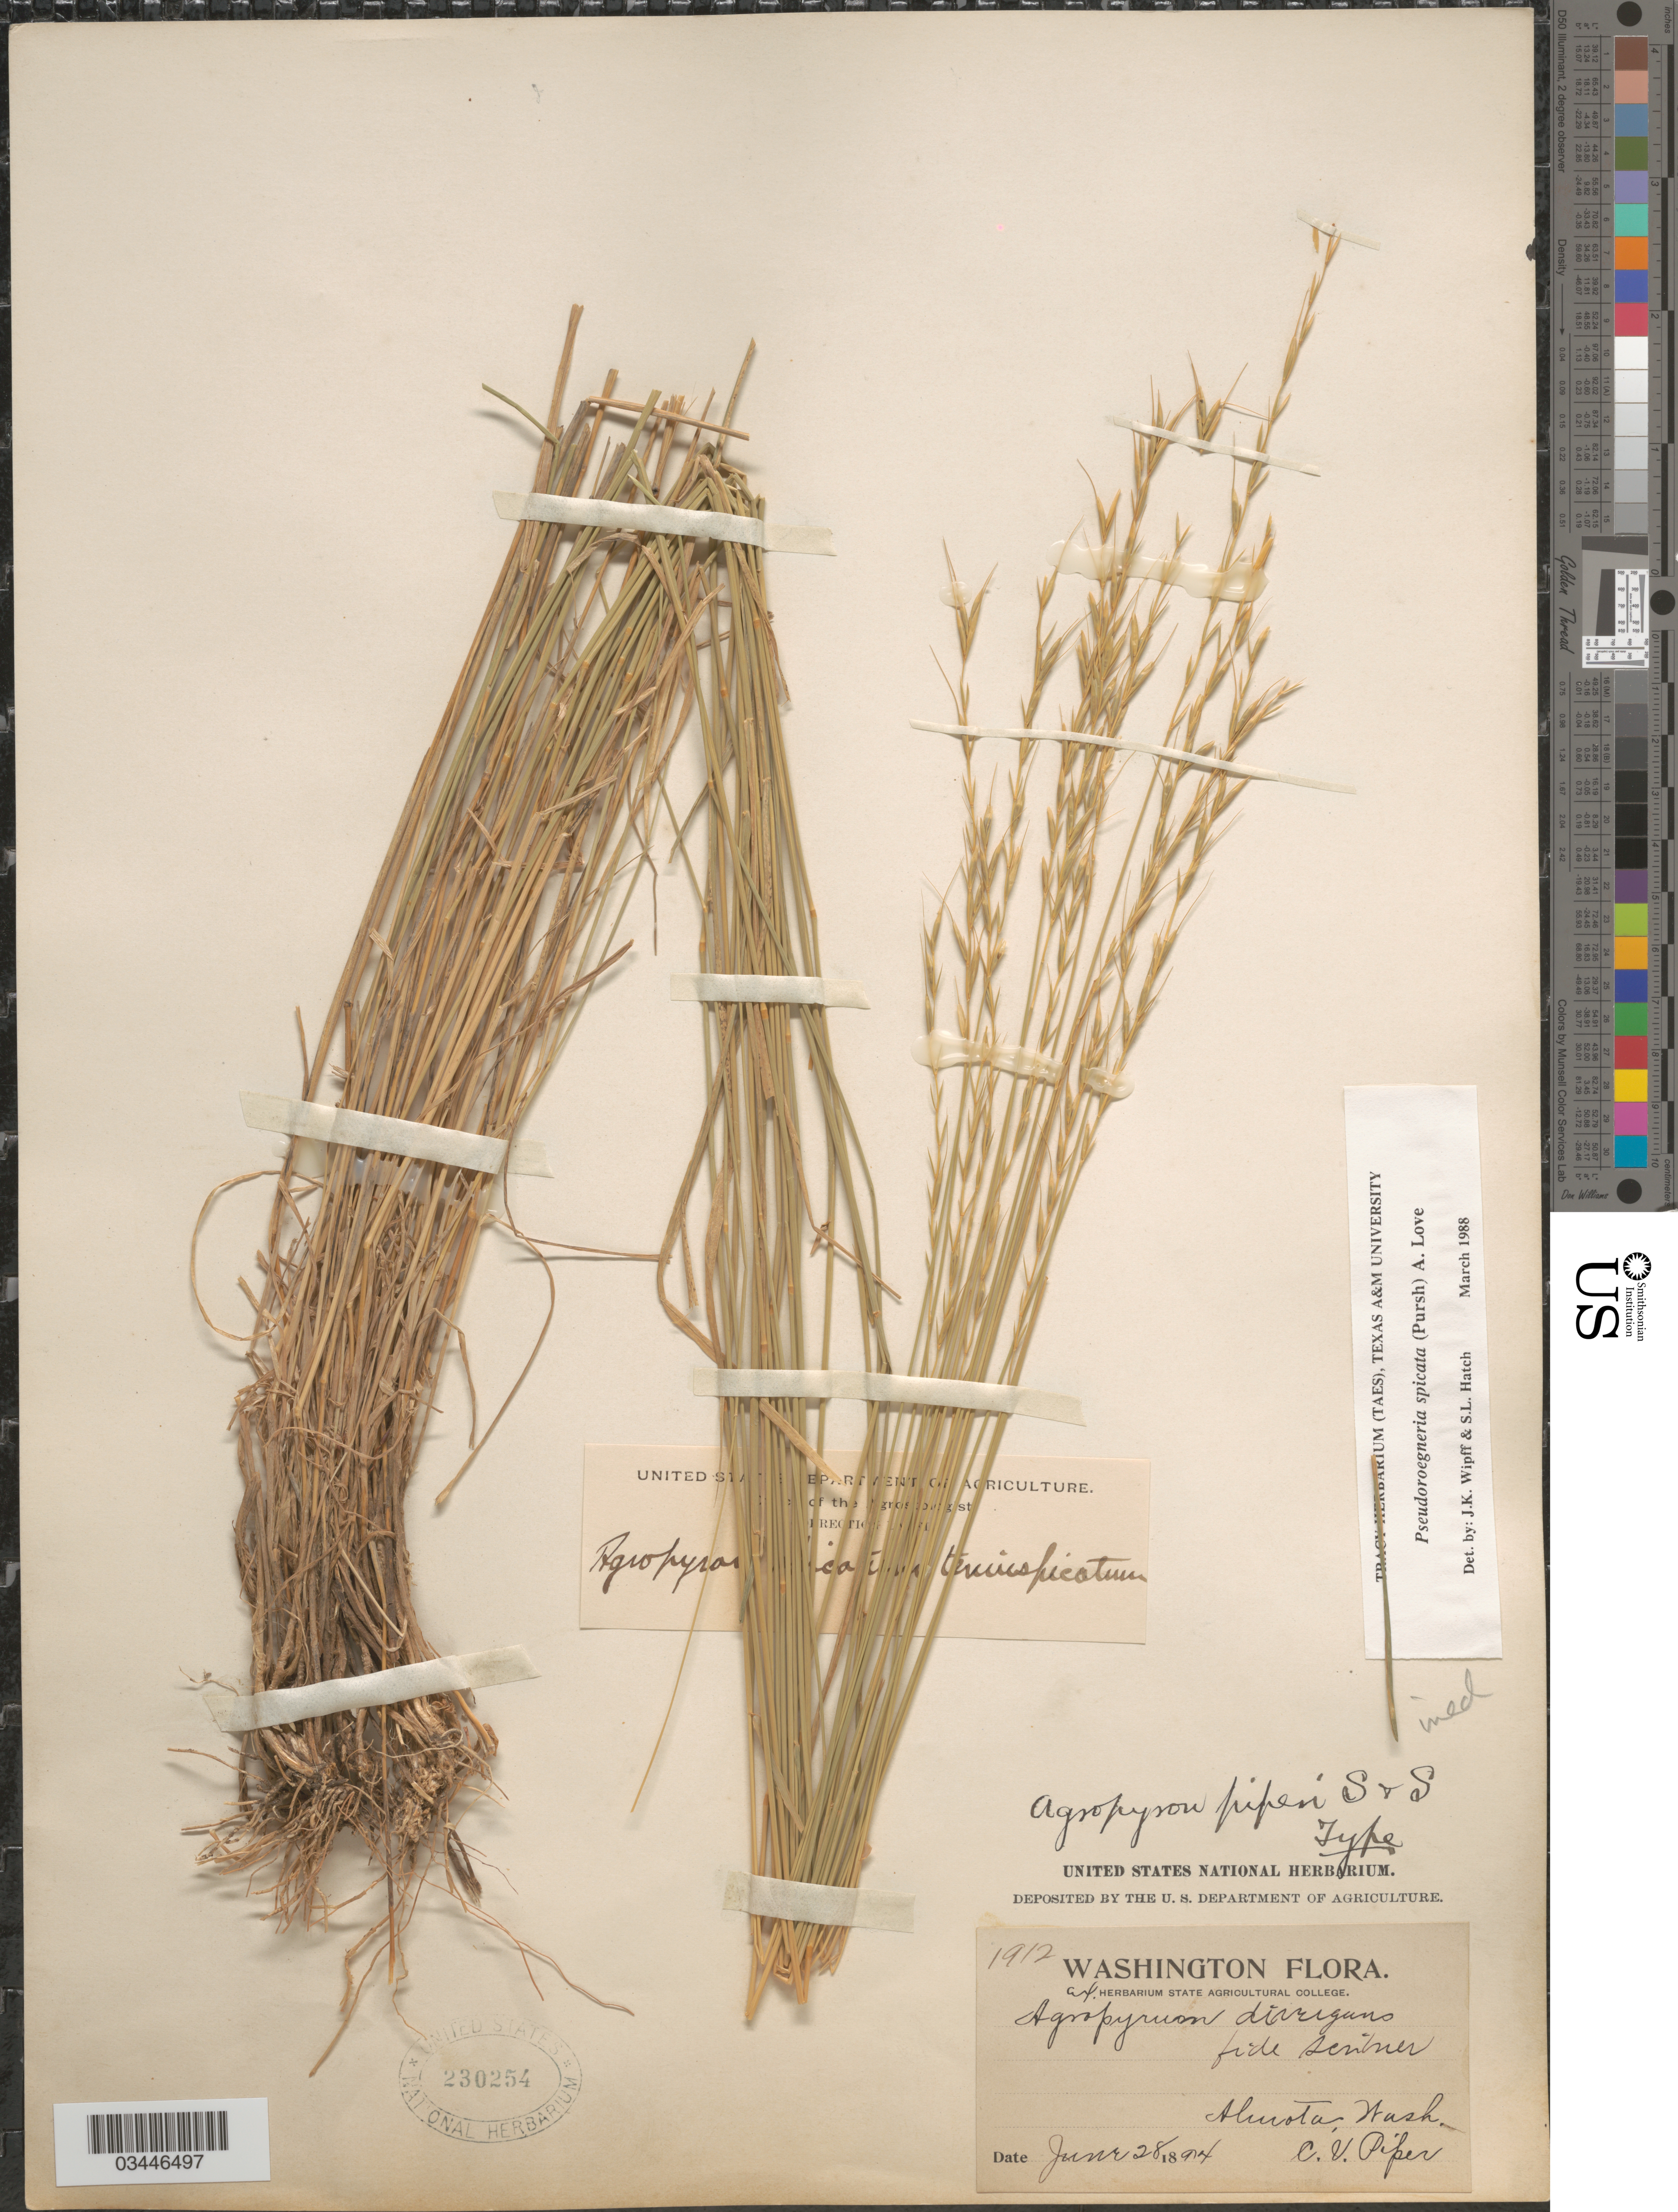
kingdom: Plantae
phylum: Tracheophyta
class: Liliopsida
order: Poales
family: Poaceae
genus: Pseudoroegneria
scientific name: Pseudoroegneria spicata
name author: (Pursh) Á. Löve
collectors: C. V. Piper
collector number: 1912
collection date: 1894-06-28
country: United States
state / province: Washington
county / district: Whitman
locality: Almota.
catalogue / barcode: US 230254